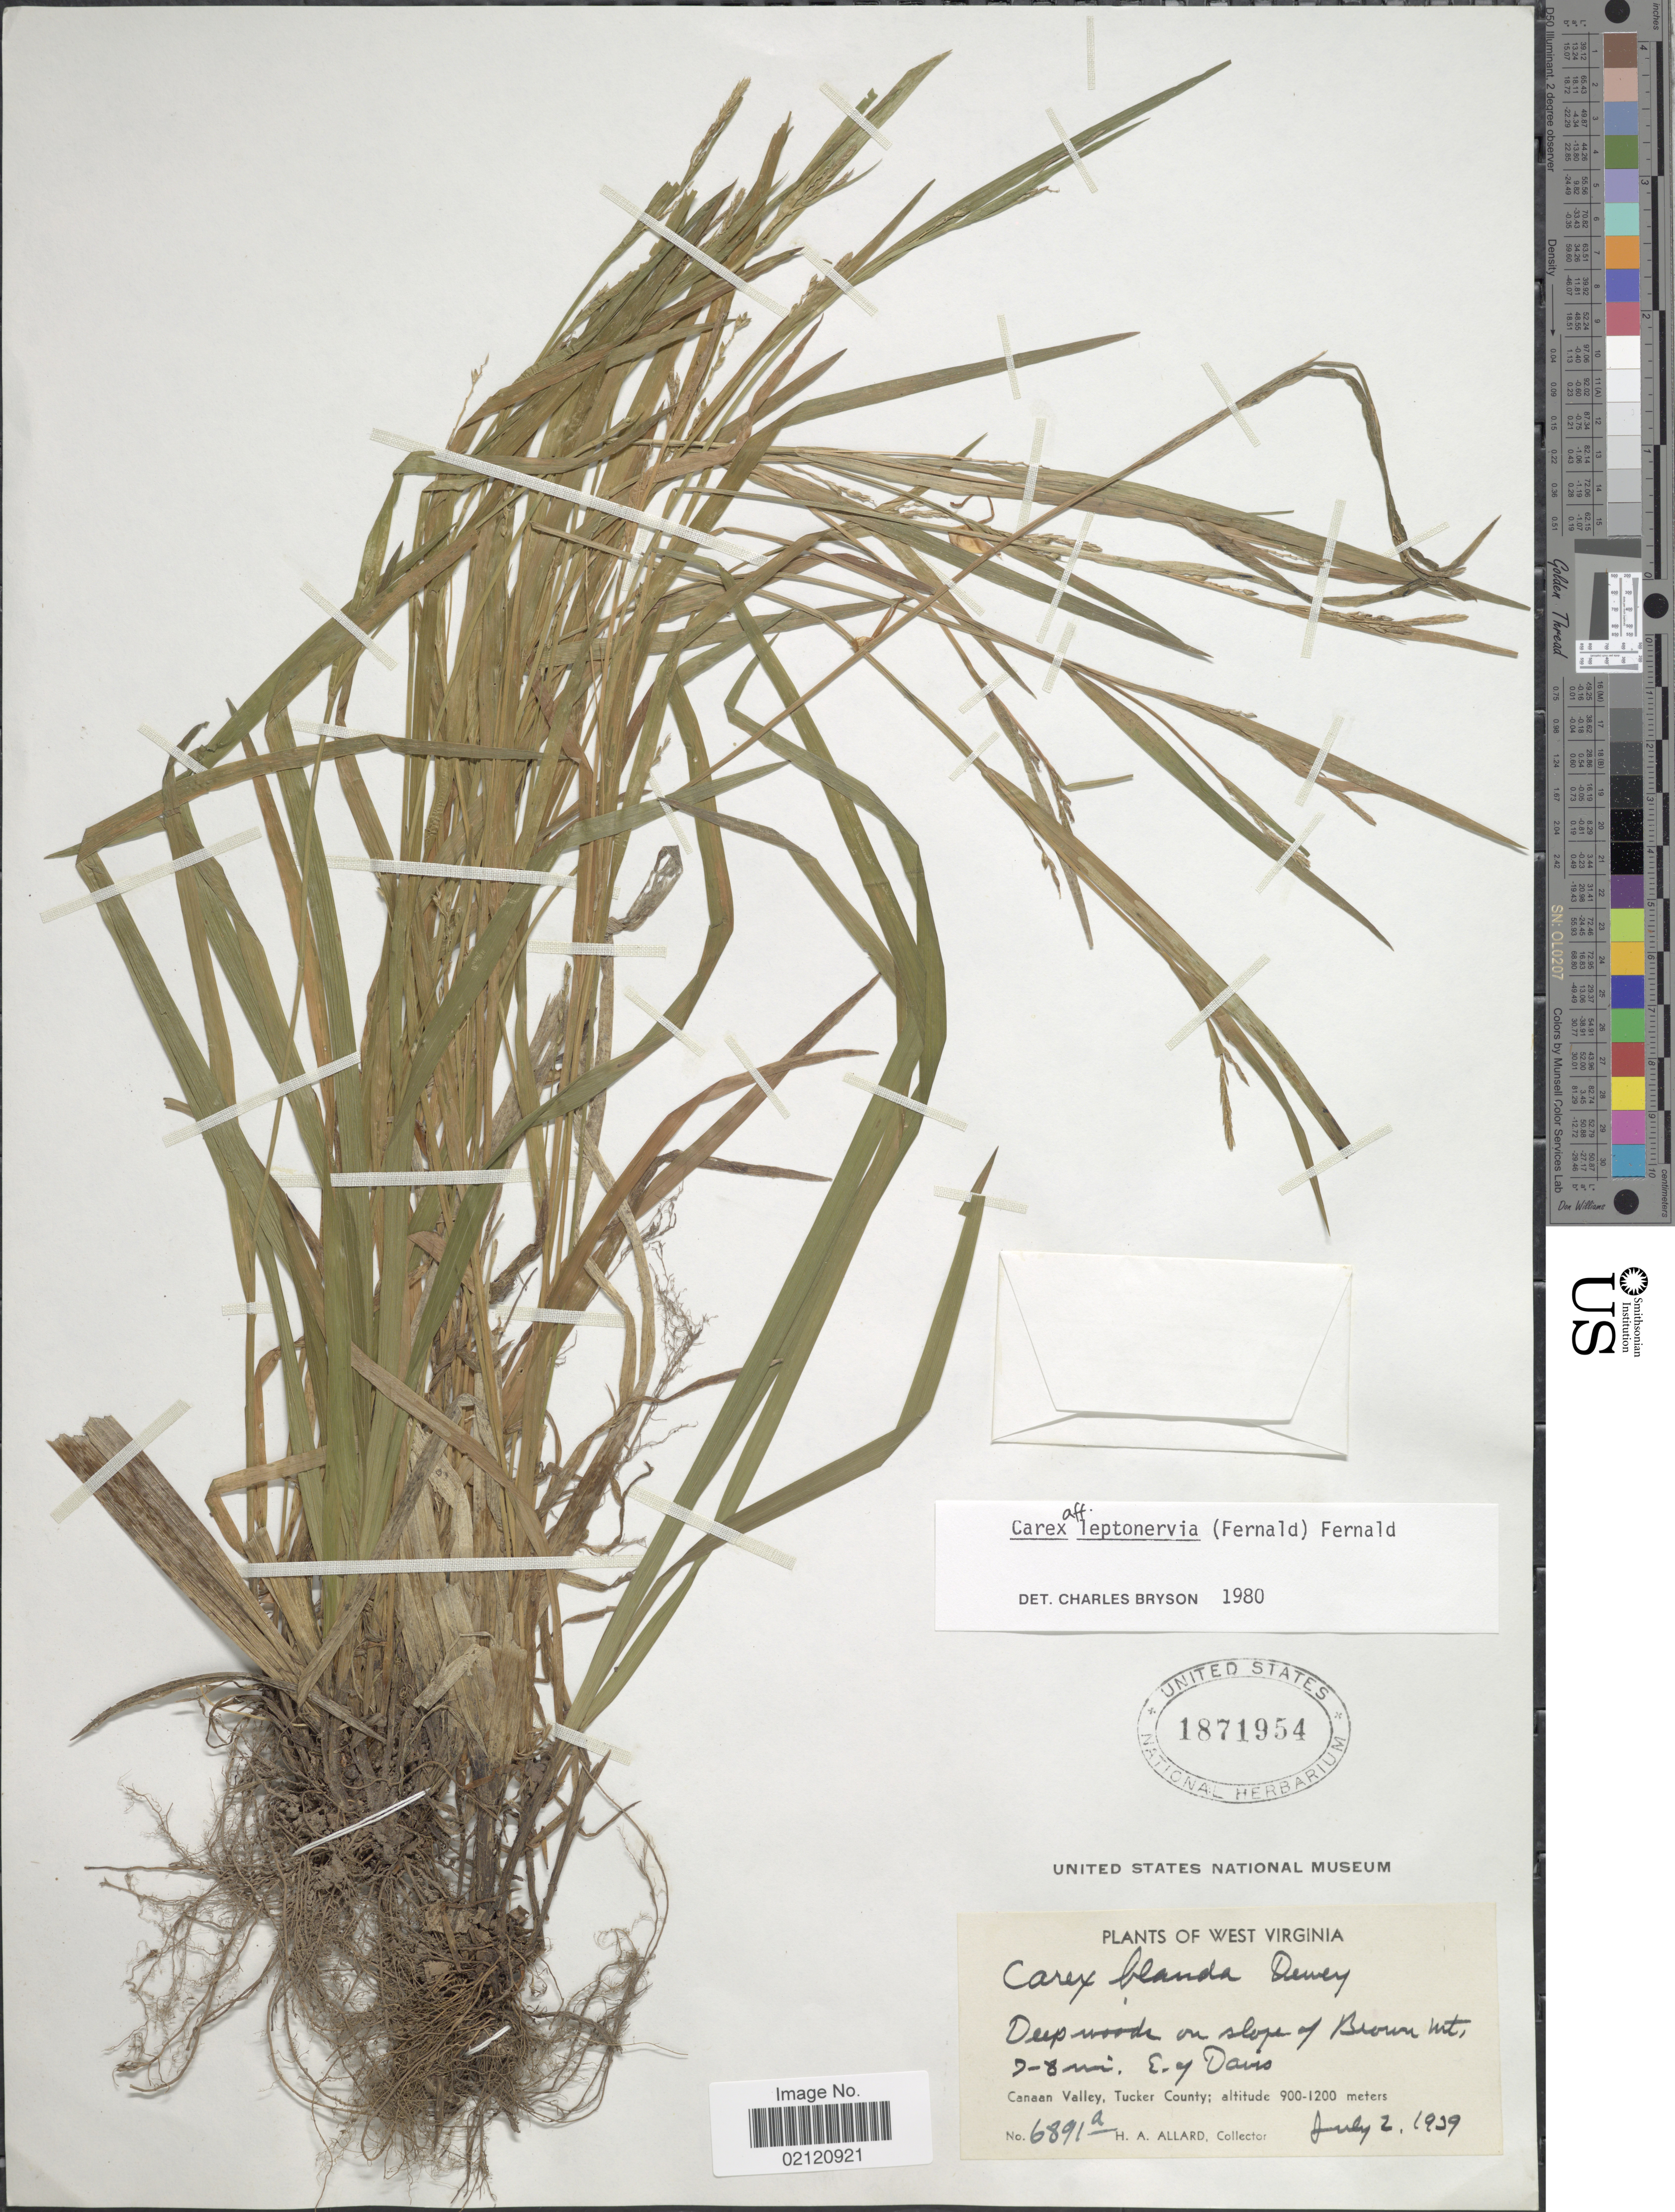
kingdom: Plantae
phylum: Tracheophyta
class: Liliopsida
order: Poales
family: Cyperaceae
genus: Carex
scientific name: Carex leptonervia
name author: (Fernald) Fernald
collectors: H. A. Allard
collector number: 6891a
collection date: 1939-07-02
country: United States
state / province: West Virginia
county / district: Tucker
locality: Deep woods on slope of Brown Mt., 7-8 mi E of Davis, Canaan Valley, Tucker County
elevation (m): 900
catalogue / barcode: US 1871954